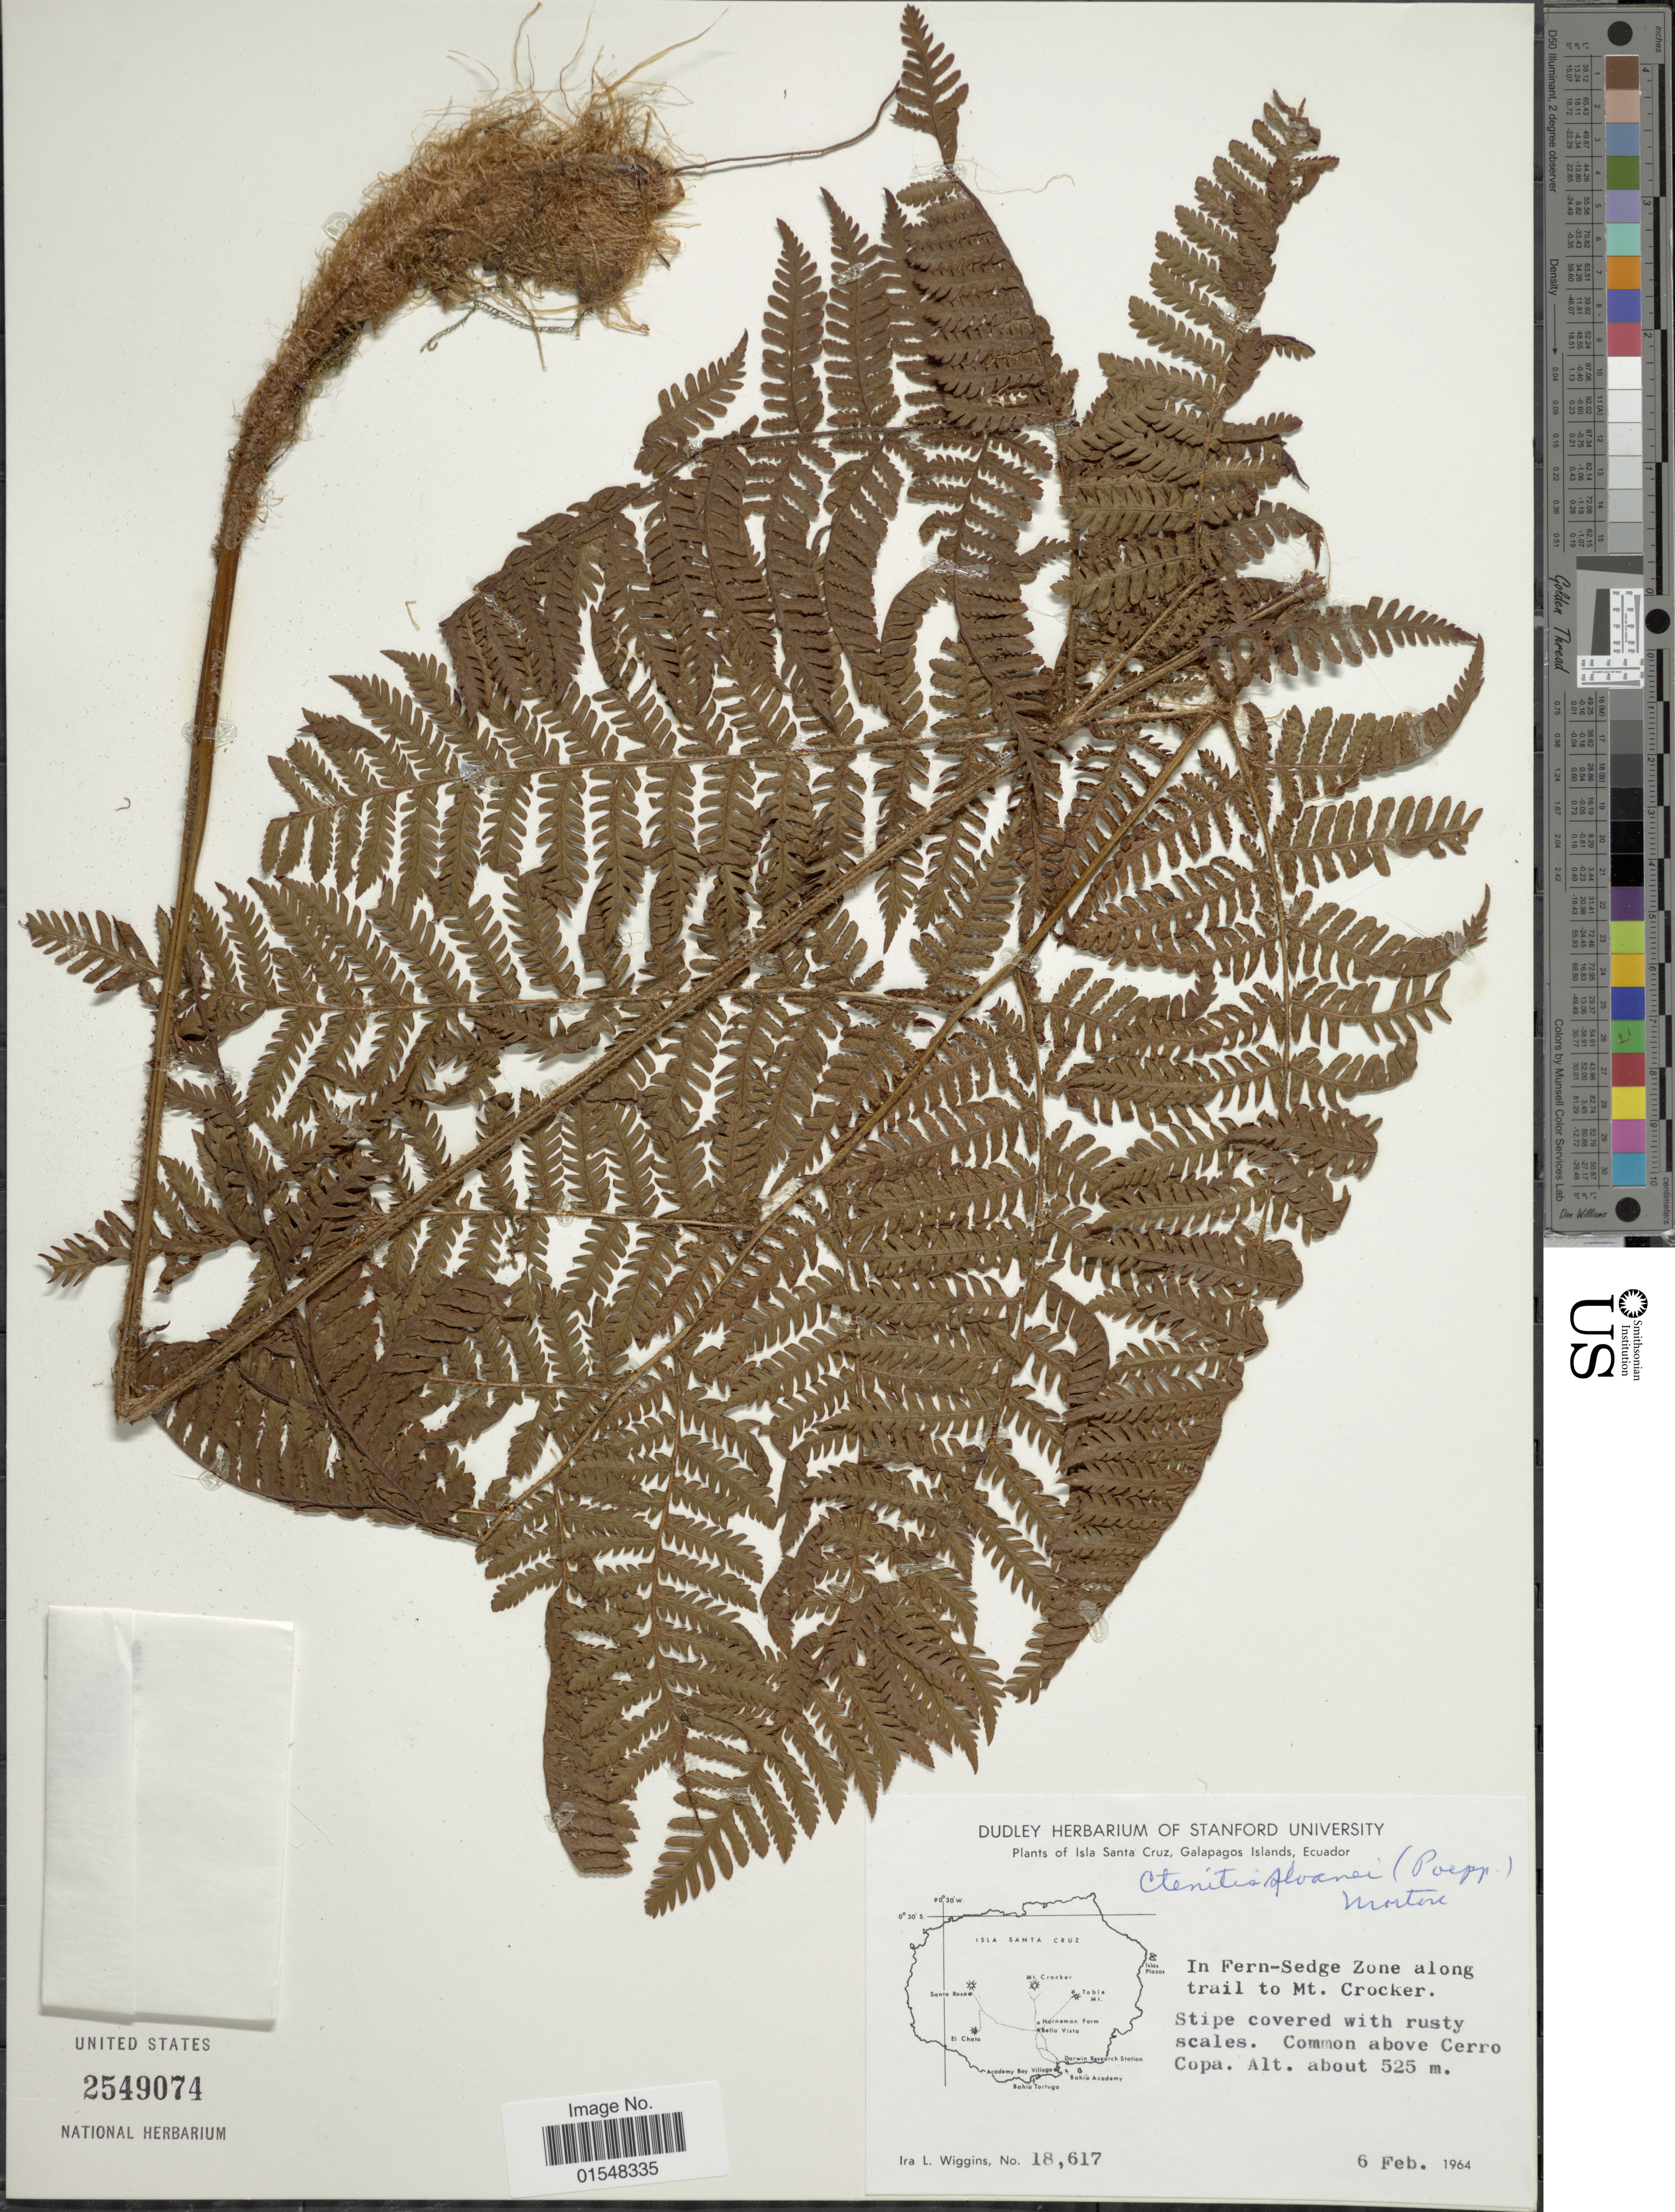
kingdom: Plantae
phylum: Tracheophyta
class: Polypodiopsida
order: Polypodiales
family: Dryopteridaceae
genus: Ctenitis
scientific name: Ctenitis sloanei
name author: (Poepp. ex Spreng.) C.V. Morton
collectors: I. L. Wiggins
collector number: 18617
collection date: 1964-02-06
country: Ecuador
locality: Isla Santa Cruz, Galapagos Islands, in Fern- Sedge Zone along trail to Mt. Crocker, common above Cerro Copa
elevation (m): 525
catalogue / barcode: US 2549074